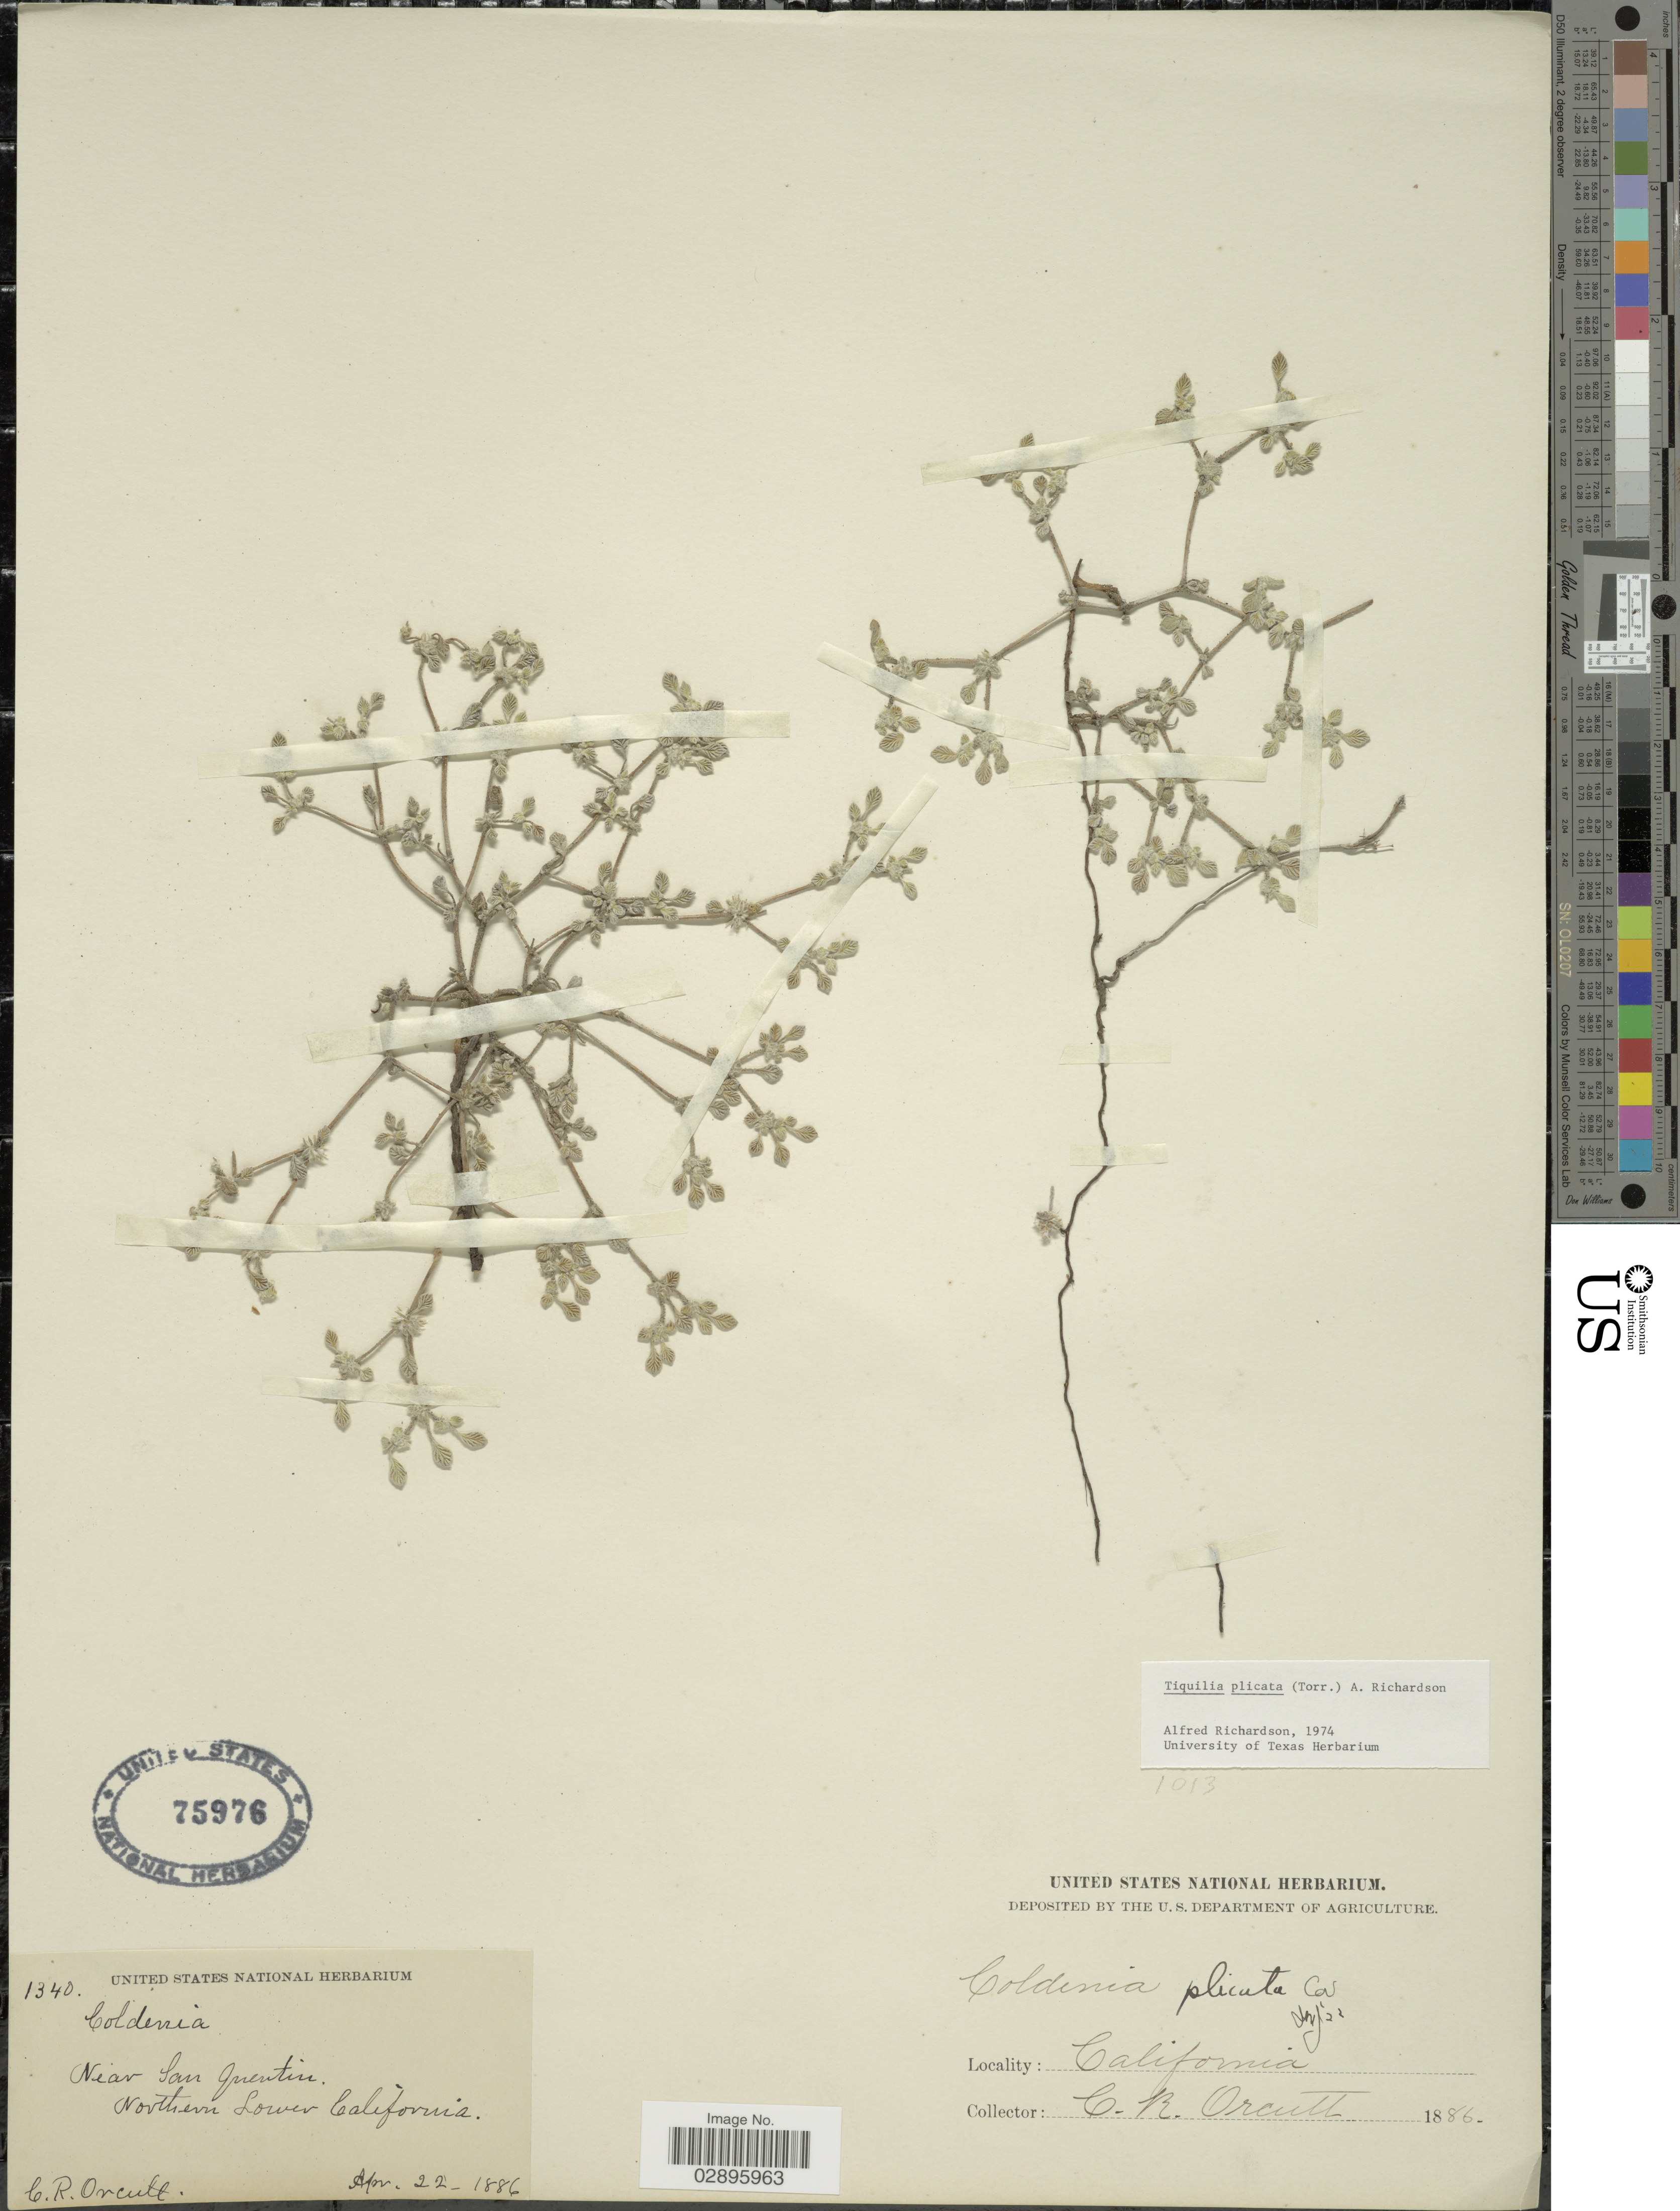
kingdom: Plantae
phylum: Tracheophyta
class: Magnoliopsida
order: Boraginales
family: Ehretiaceae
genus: Tiquilia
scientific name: Tiquilia plicata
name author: Torr.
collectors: C. R. Orcutt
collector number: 1340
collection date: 1886-04-22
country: United States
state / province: California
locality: Near St. Quentin, Northern Lower California.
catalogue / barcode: US 75976